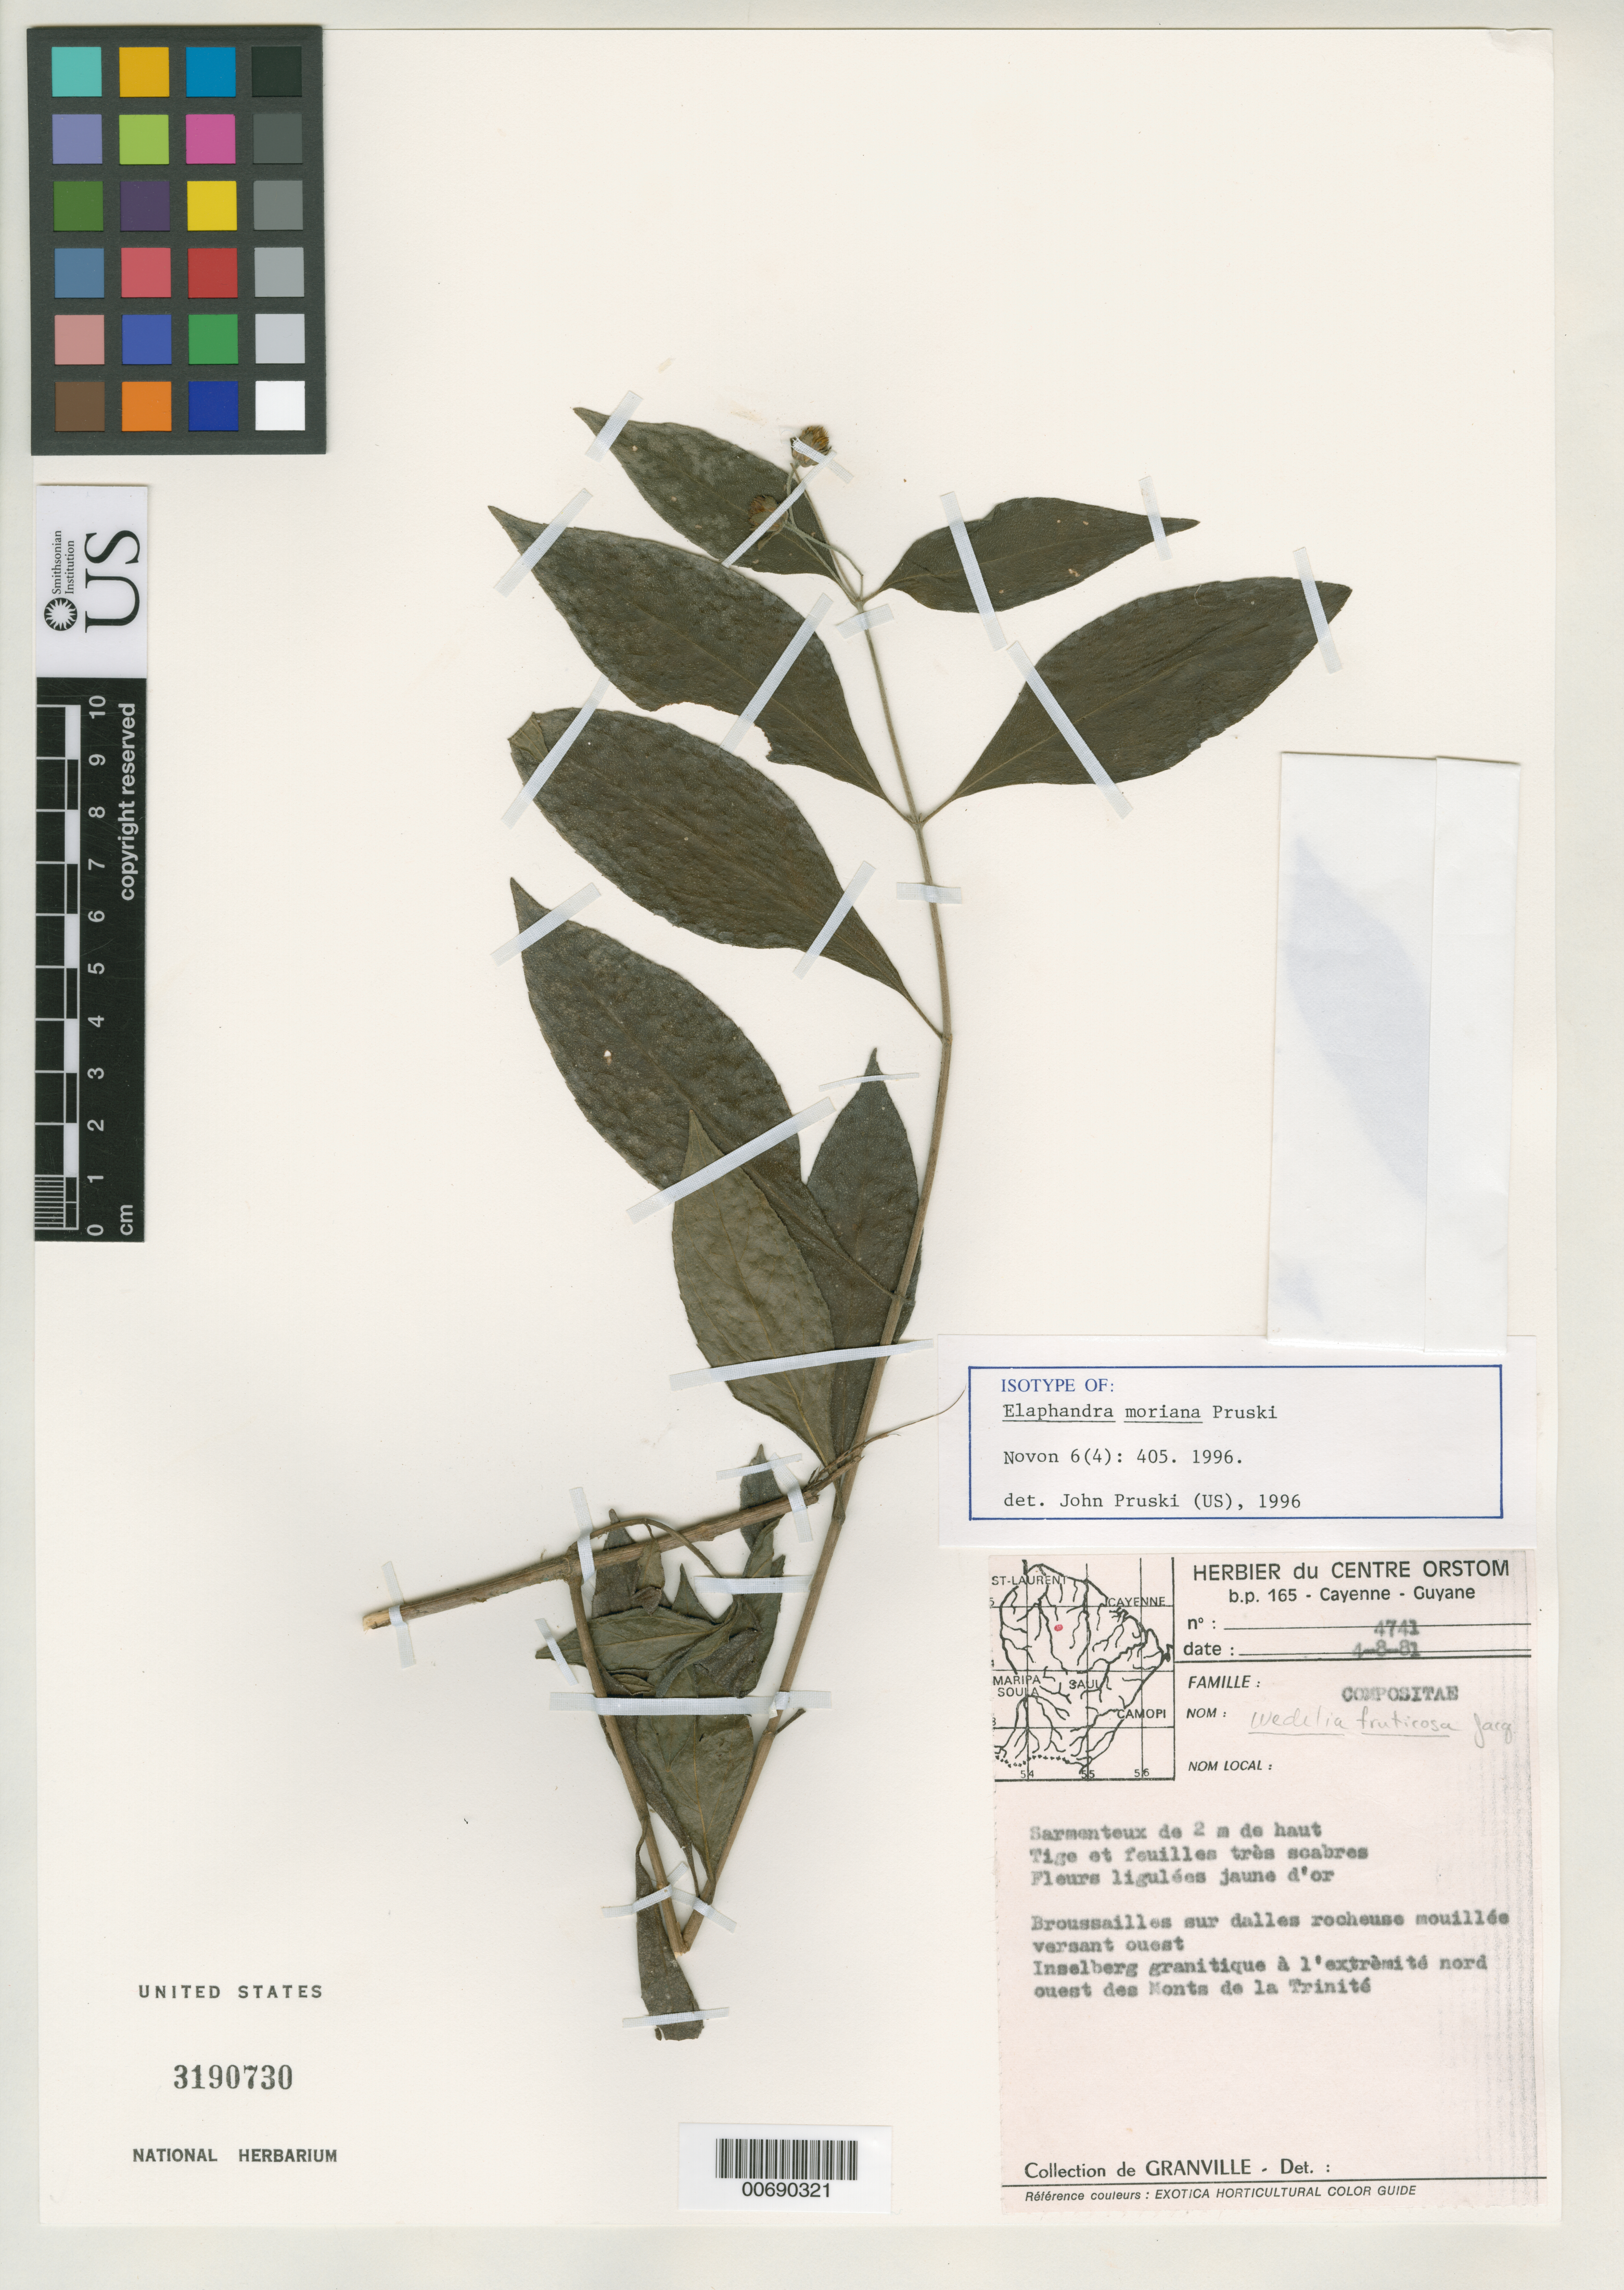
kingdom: Plantae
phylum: Tracheophyta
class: Magnoliopsida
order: Asterales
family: Asteraceae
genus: Elaphandra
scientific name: Elaphandra moriana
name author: Pruski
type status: Isotype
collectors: J.-J. de Granville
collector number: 4741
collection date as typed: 04 Aug 1981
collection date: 1981-08-04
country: French Guiana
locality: Inselberg granitique a l'extremite nord ouest des Monts de la Trinite.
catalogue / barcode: US 3190730